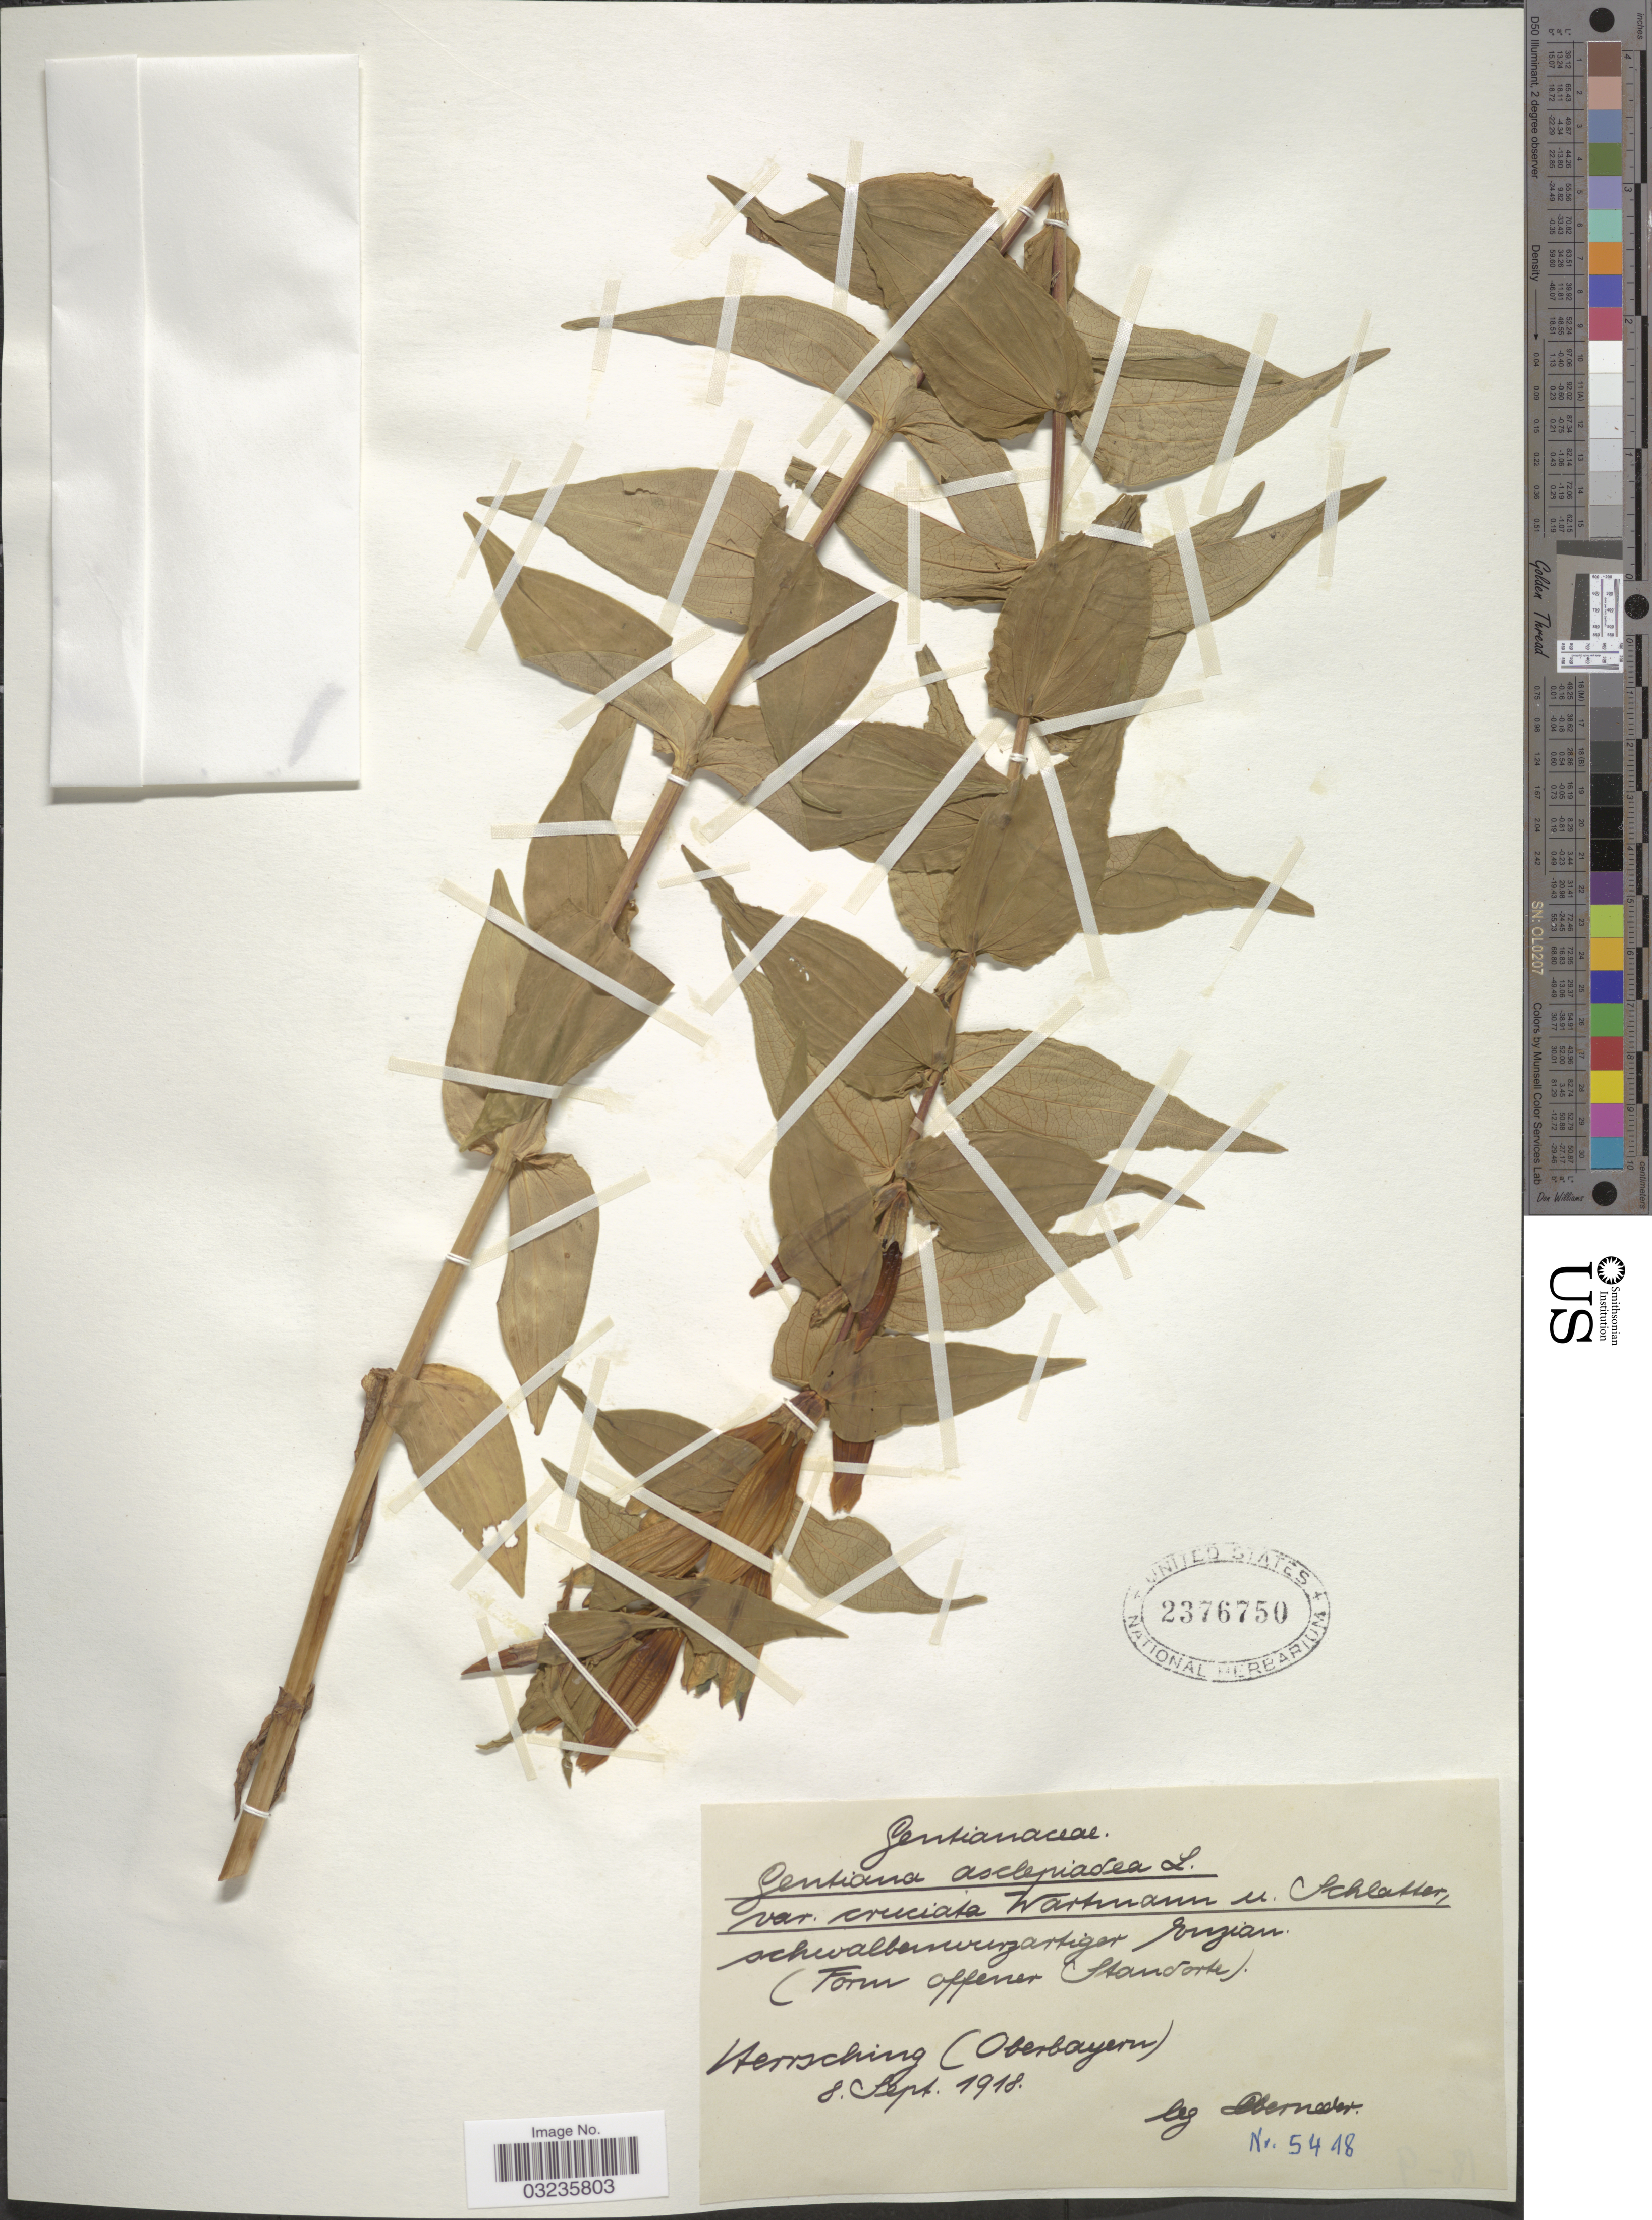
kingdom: Plantae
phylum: Tracheophyta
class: Magnoliopsida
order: Gentianales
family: Gentianaceae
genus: Gentiana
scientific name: Gentiana asclepiadea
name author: L.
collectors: -. Oberneder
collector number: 5418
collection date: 1918-09-08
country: Germany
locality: Herrsching (Oberbayern).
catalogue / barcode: US 2376750